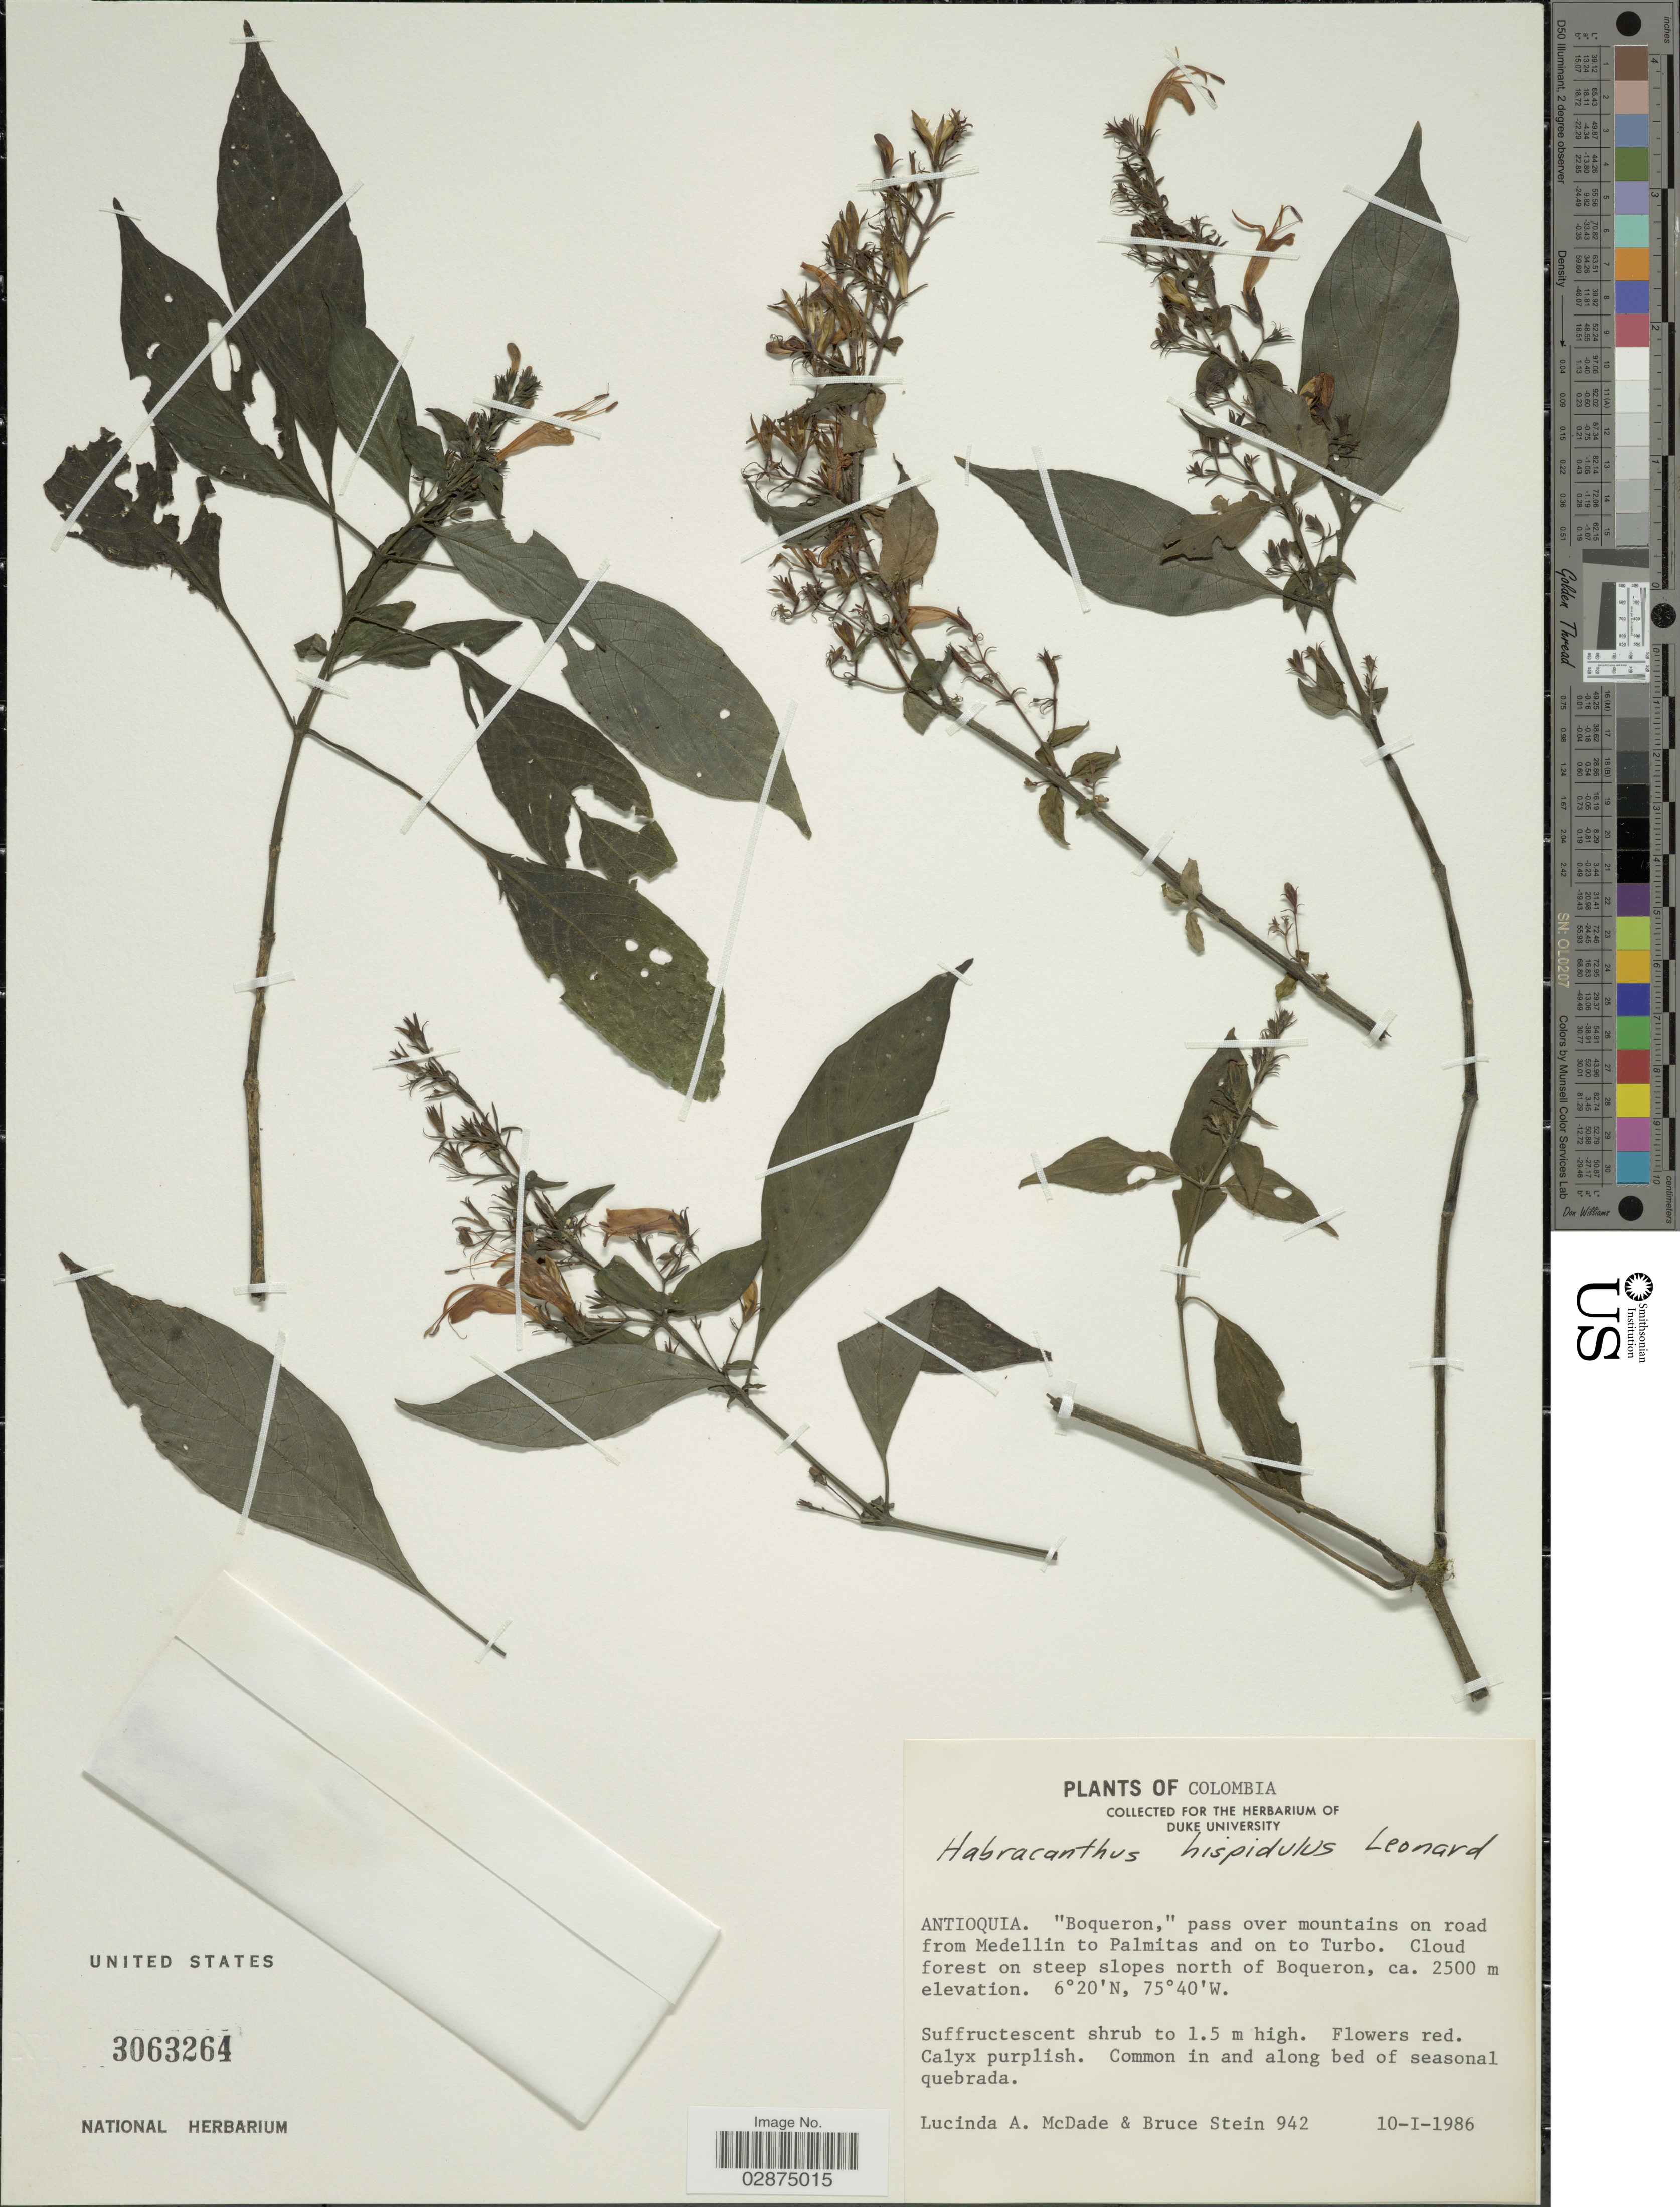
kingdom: Plantae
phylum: Tracheophyta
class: Magnoliopsida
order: Lamiales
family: Acanthaceae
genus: Habracanthus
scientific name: Habracanthus hispidulus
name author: Leonard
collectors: L. McDade & B. A. Stein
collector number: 942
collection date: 1986-01-10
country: Colombia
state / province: Antioquia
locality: Boqueron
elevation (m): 2500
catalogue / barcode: US 3063264